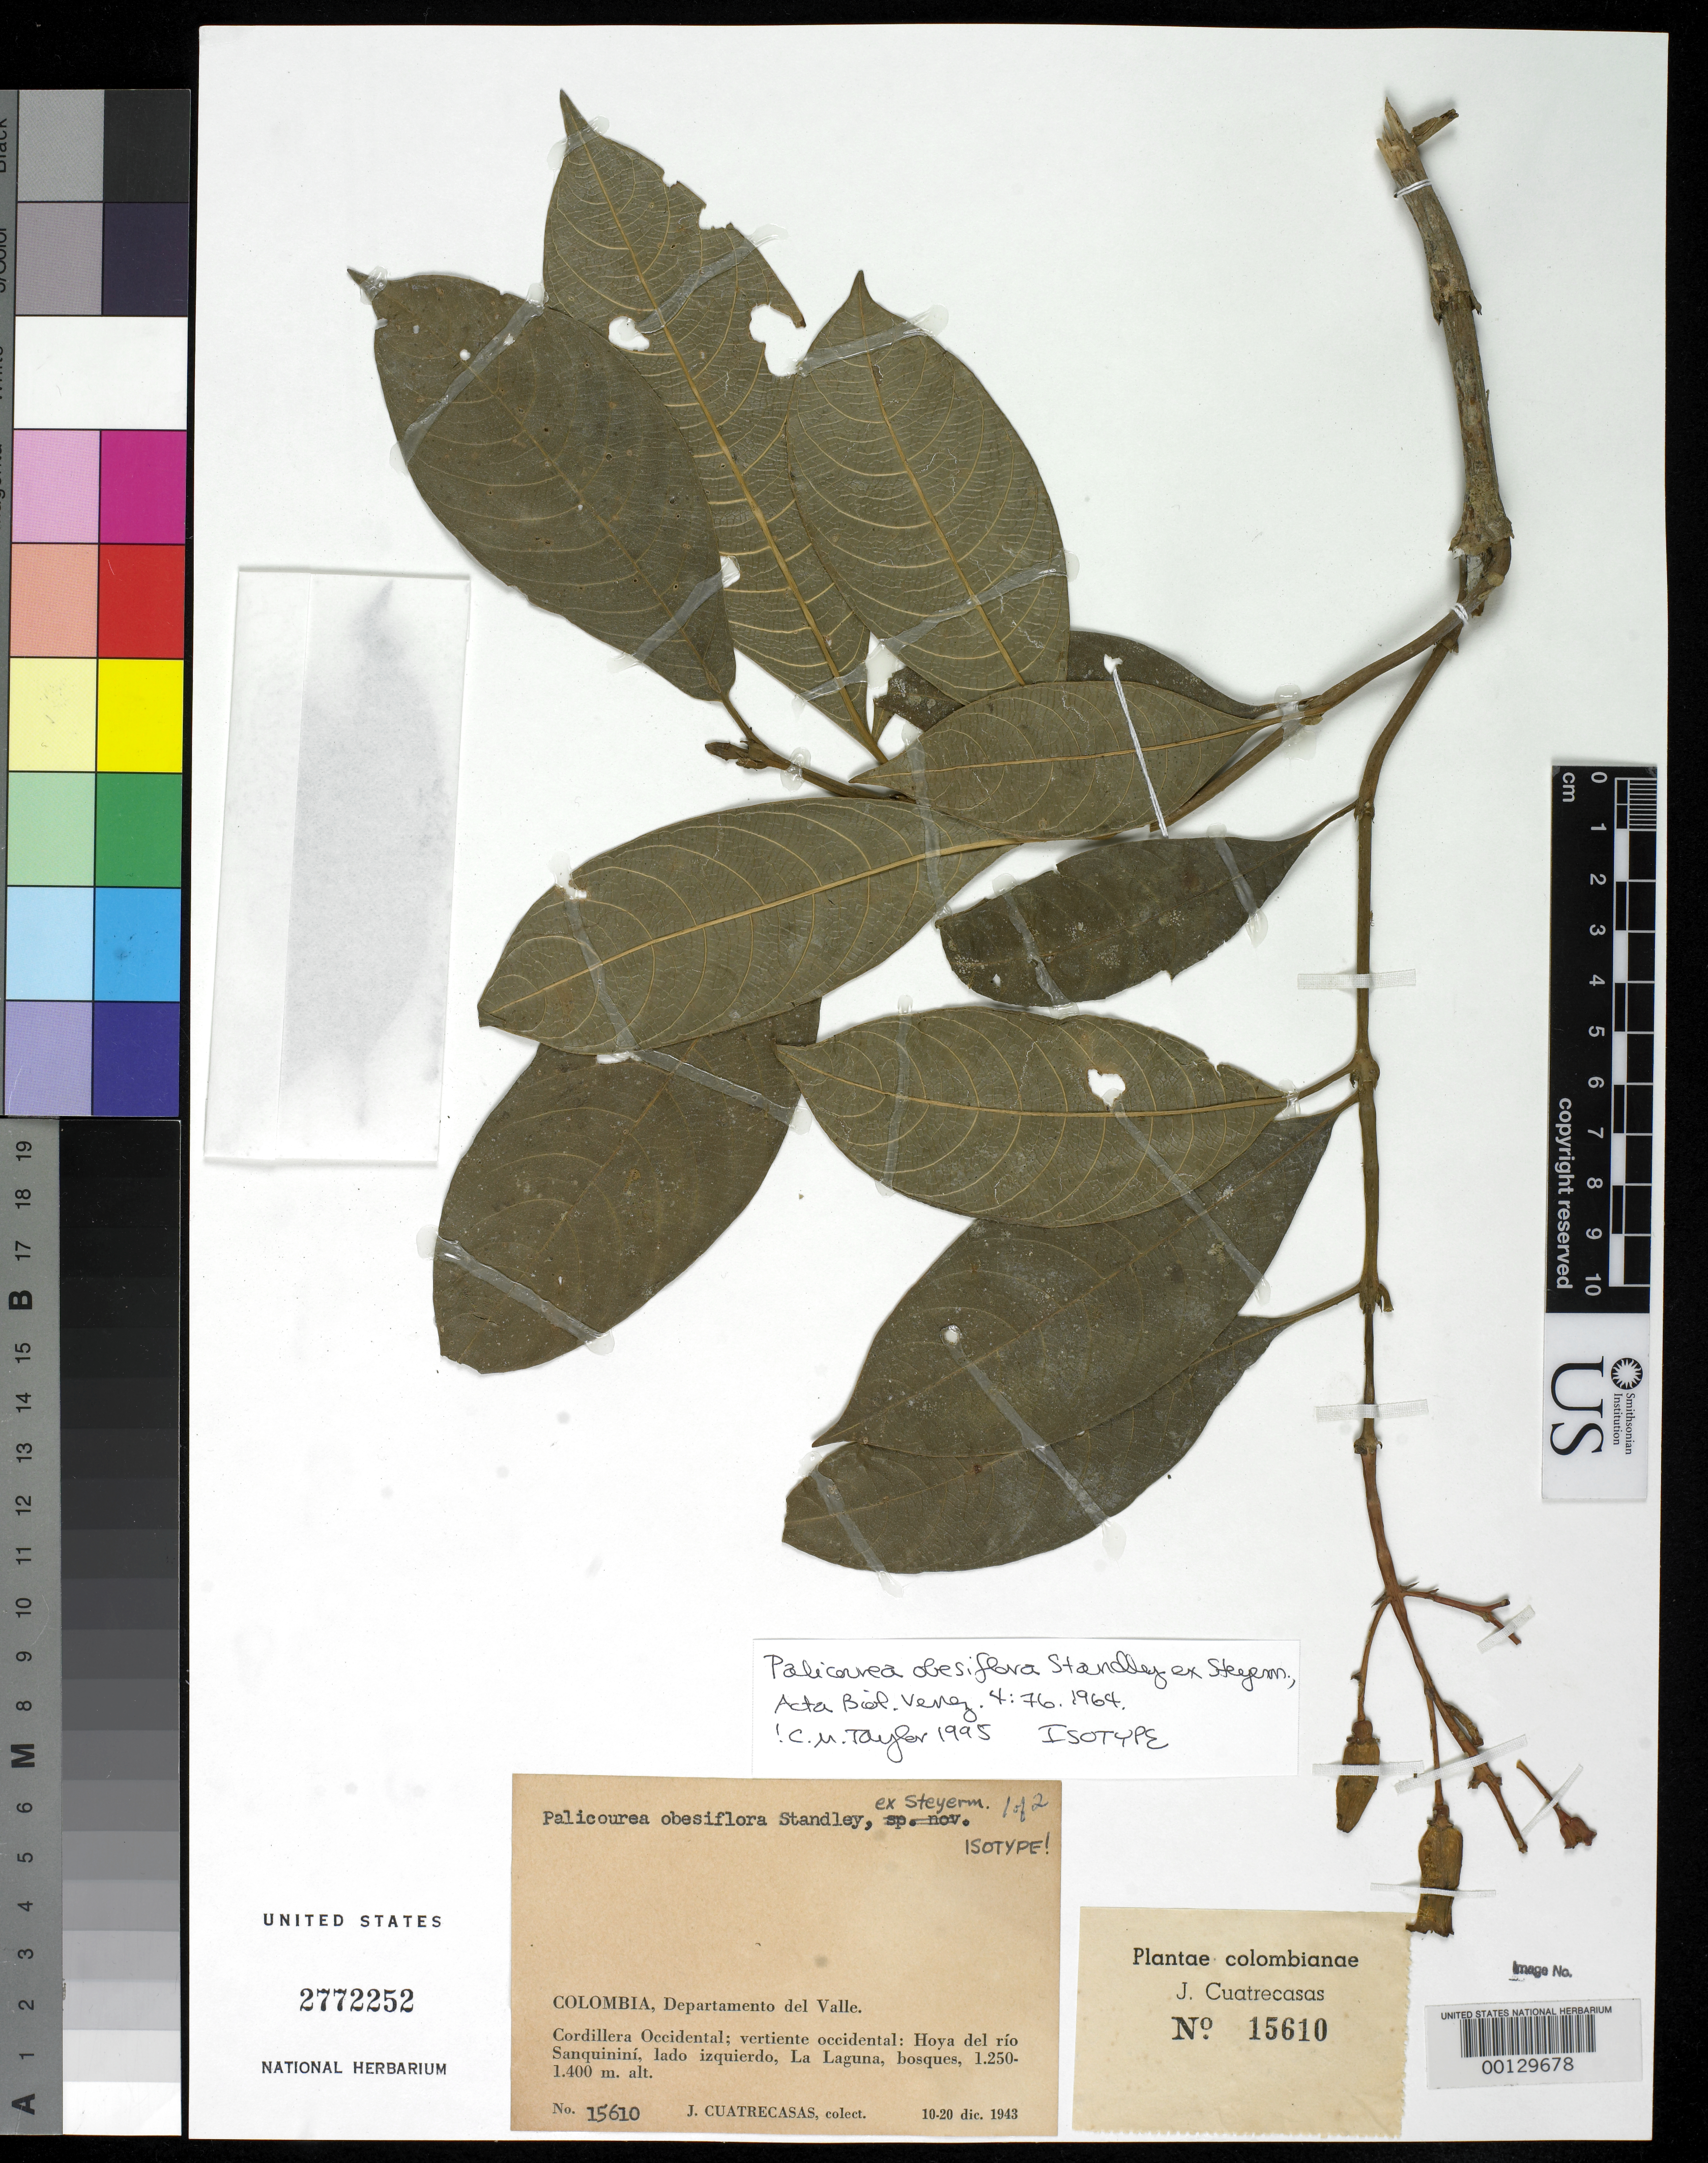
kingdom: Plantae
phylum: Tracheophyta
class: Magnoliopsida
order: Gentianales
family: Rubiaceae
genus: Palicourea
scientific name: Palicourea obesiflora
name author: Standl. ex Steyerm.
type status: Isotype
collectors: J. Cuatrecasas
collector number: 15610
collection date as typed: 10 Dec 1943 to 20 Dec 1943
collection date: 1943-12-10/1943-12-20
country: Colombia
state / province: Valle del Cauca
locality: Cordillera Occidental, Vertiente Occidental, Hoya del Rio Sanquinini, Lado Izquierdo, La Laguna.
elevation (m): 1250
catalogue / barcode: US 2772252